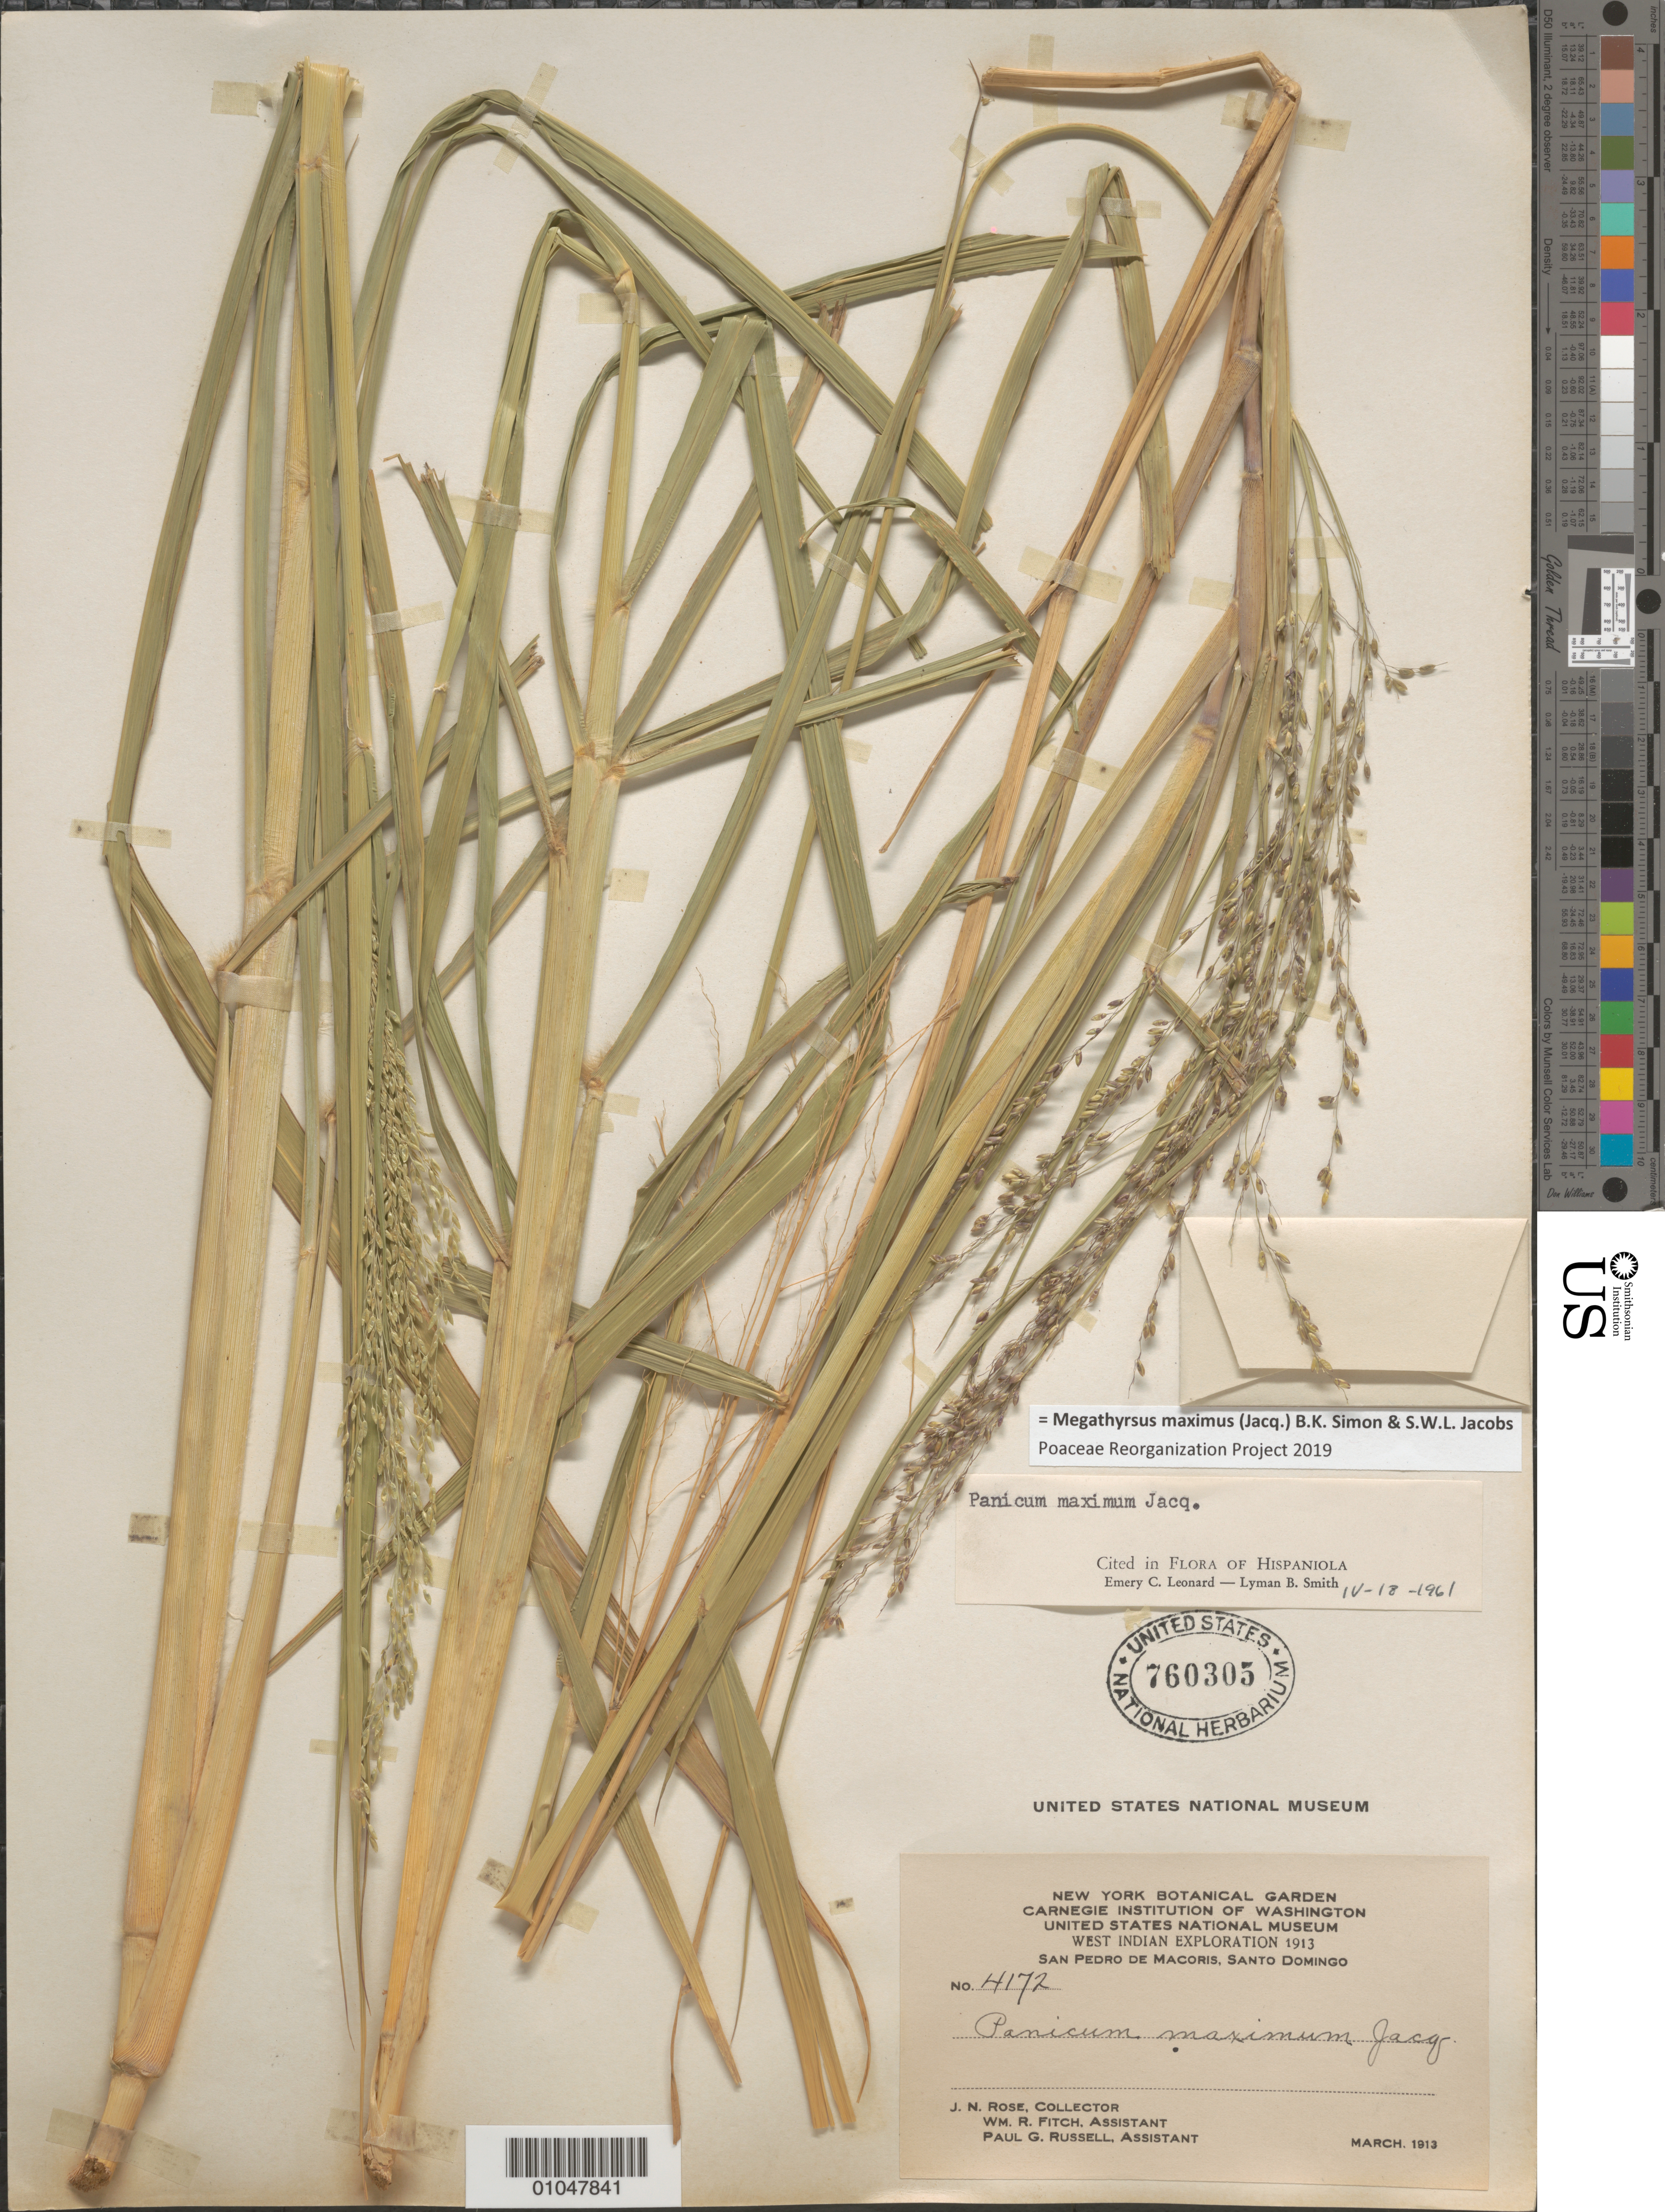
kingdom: Plantae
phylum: Tracheophyta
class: Liliopsida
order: Poales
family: Poaceae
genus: Panicum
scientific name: Panicum maximum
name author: Jacq.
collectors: J. N. Rose, W. R. Fitch & P. G. Russell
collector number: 4172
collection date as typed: Mar 1913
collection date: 1913-03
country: Dominican Republic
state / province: San Pedro de Macorís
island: Hispaniola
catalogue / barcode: US 760305